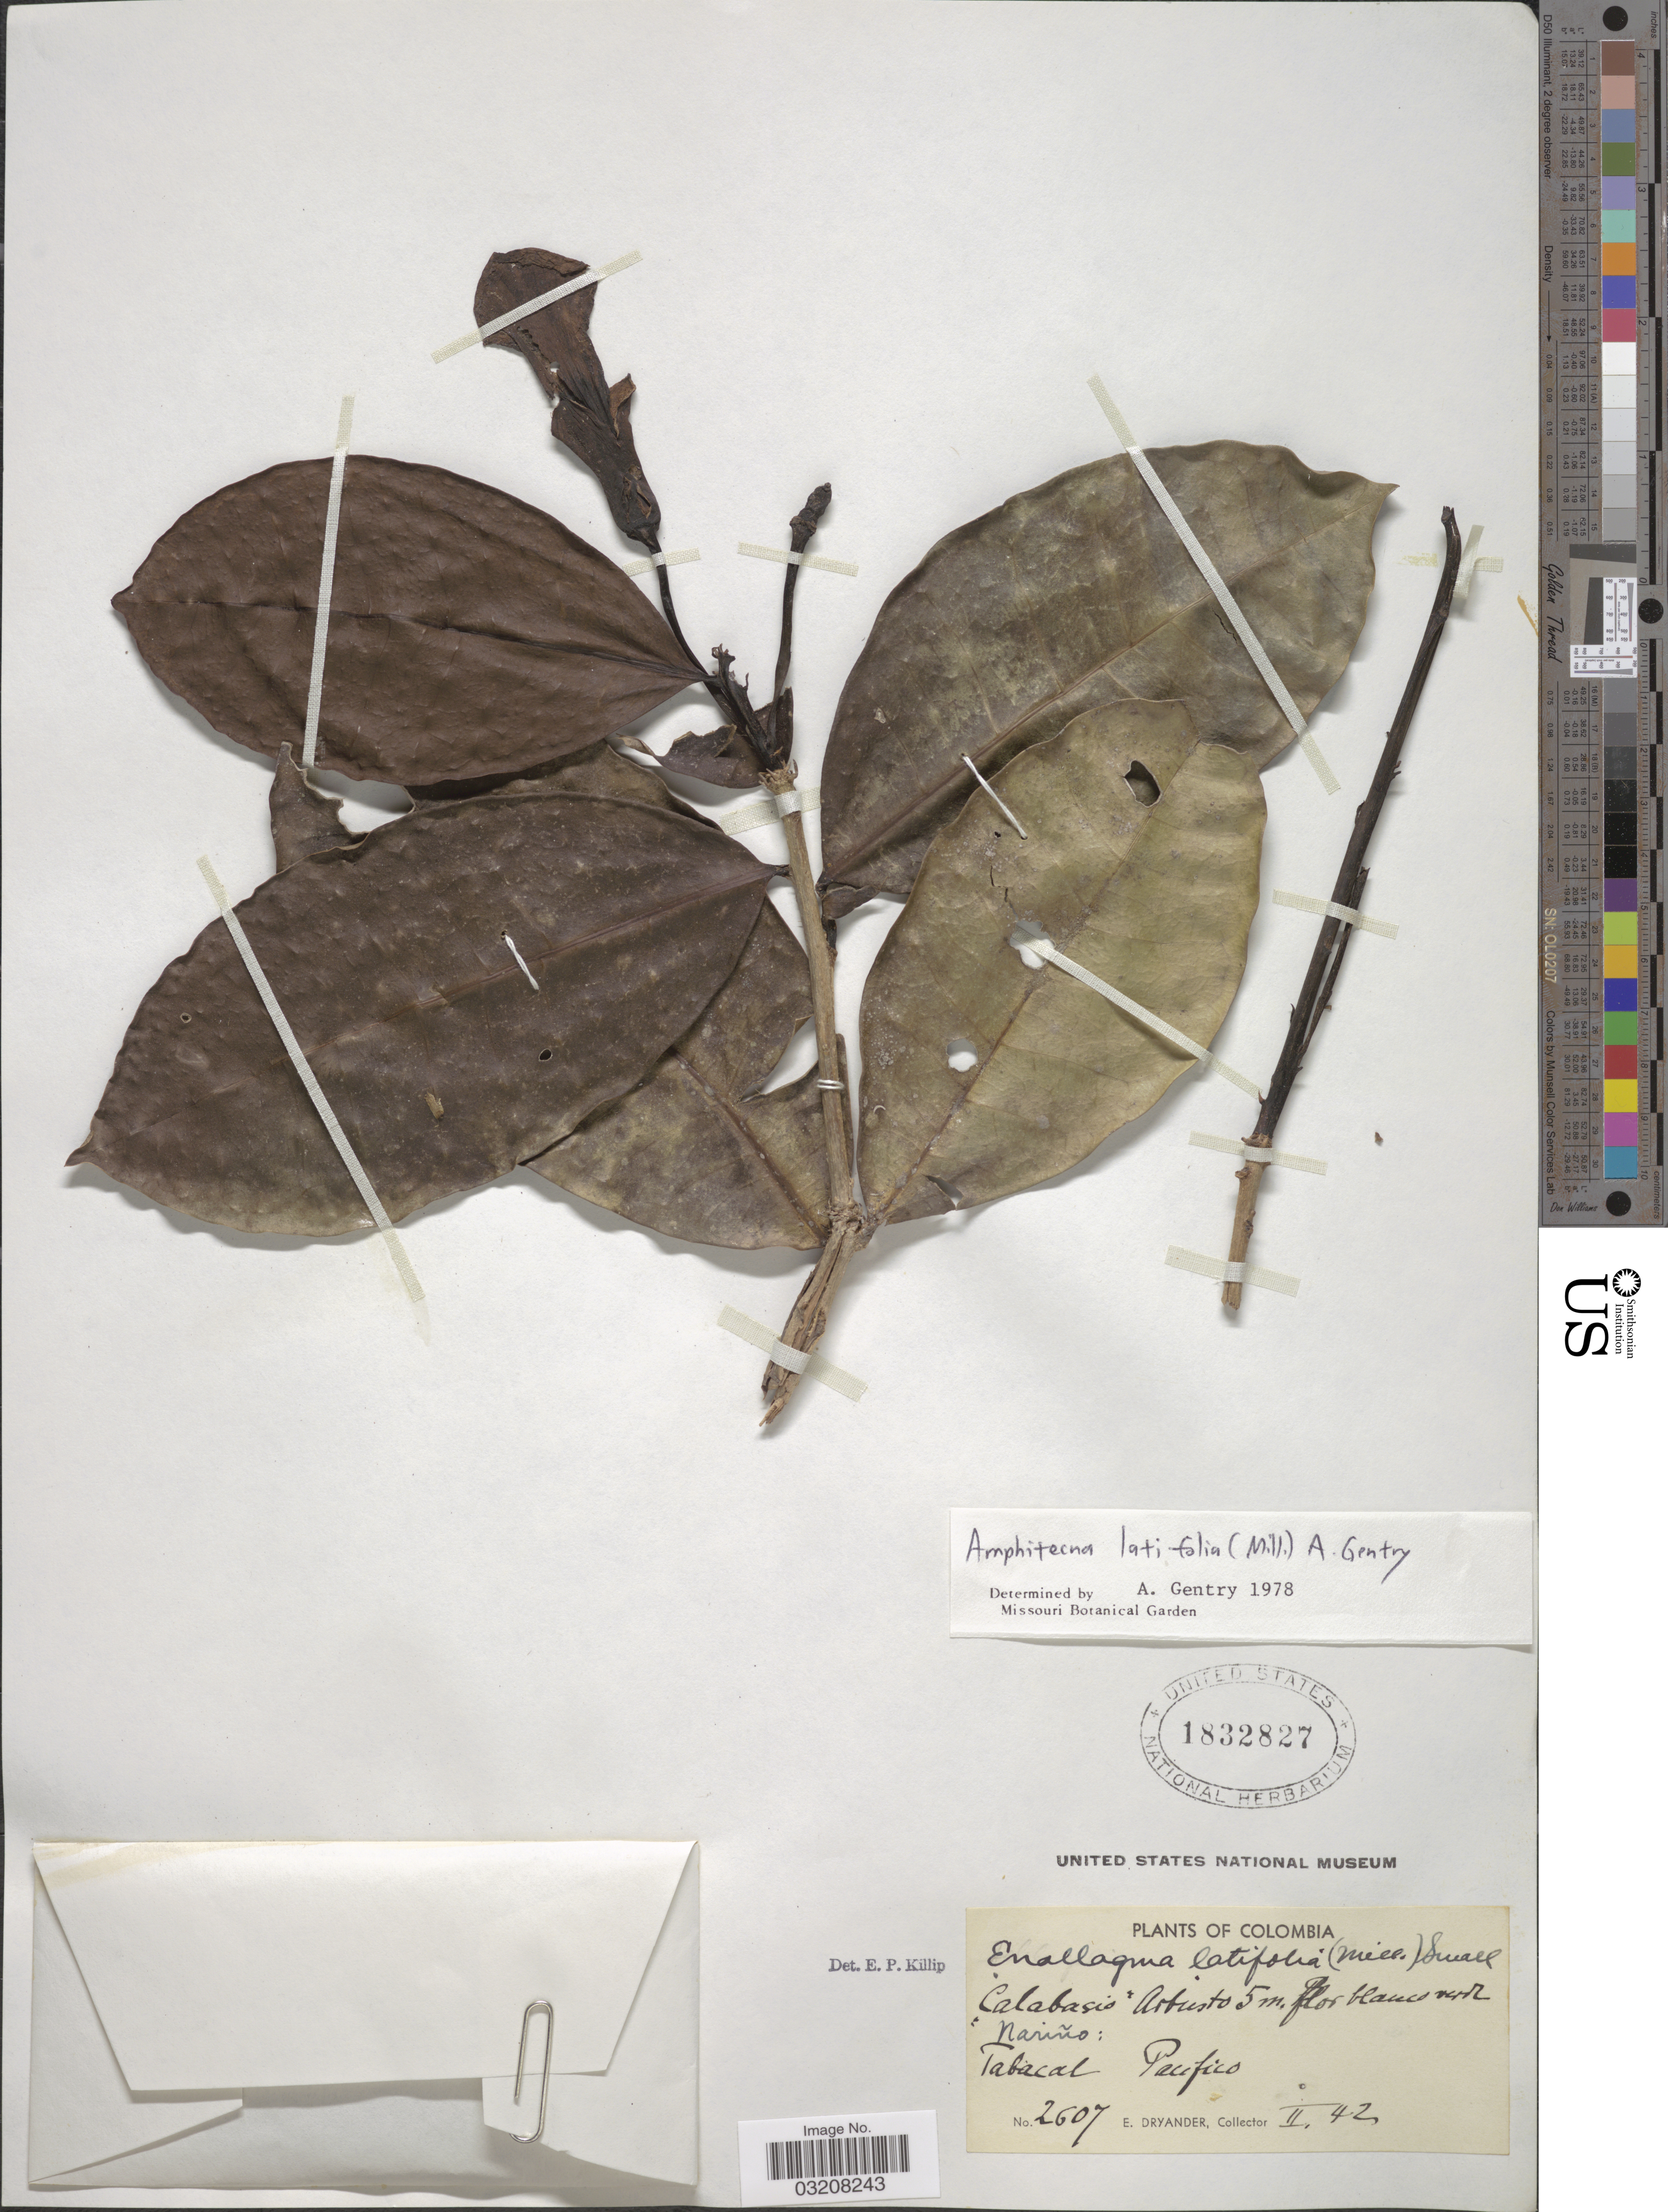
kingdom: Plantae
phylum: Tracheophyta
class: Magnoliopsida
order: Lamiales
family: Bignoniaceae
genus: Amphitecna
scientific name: Amphitecna latifolia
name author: (Mill.) A.H. Gentry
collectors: E. Dryander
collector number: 2607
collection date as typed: Transcribed d/m/y: /2/42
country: Colombia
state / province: Nariño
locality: Tabacal Pacifico.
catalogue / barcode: US 1832827